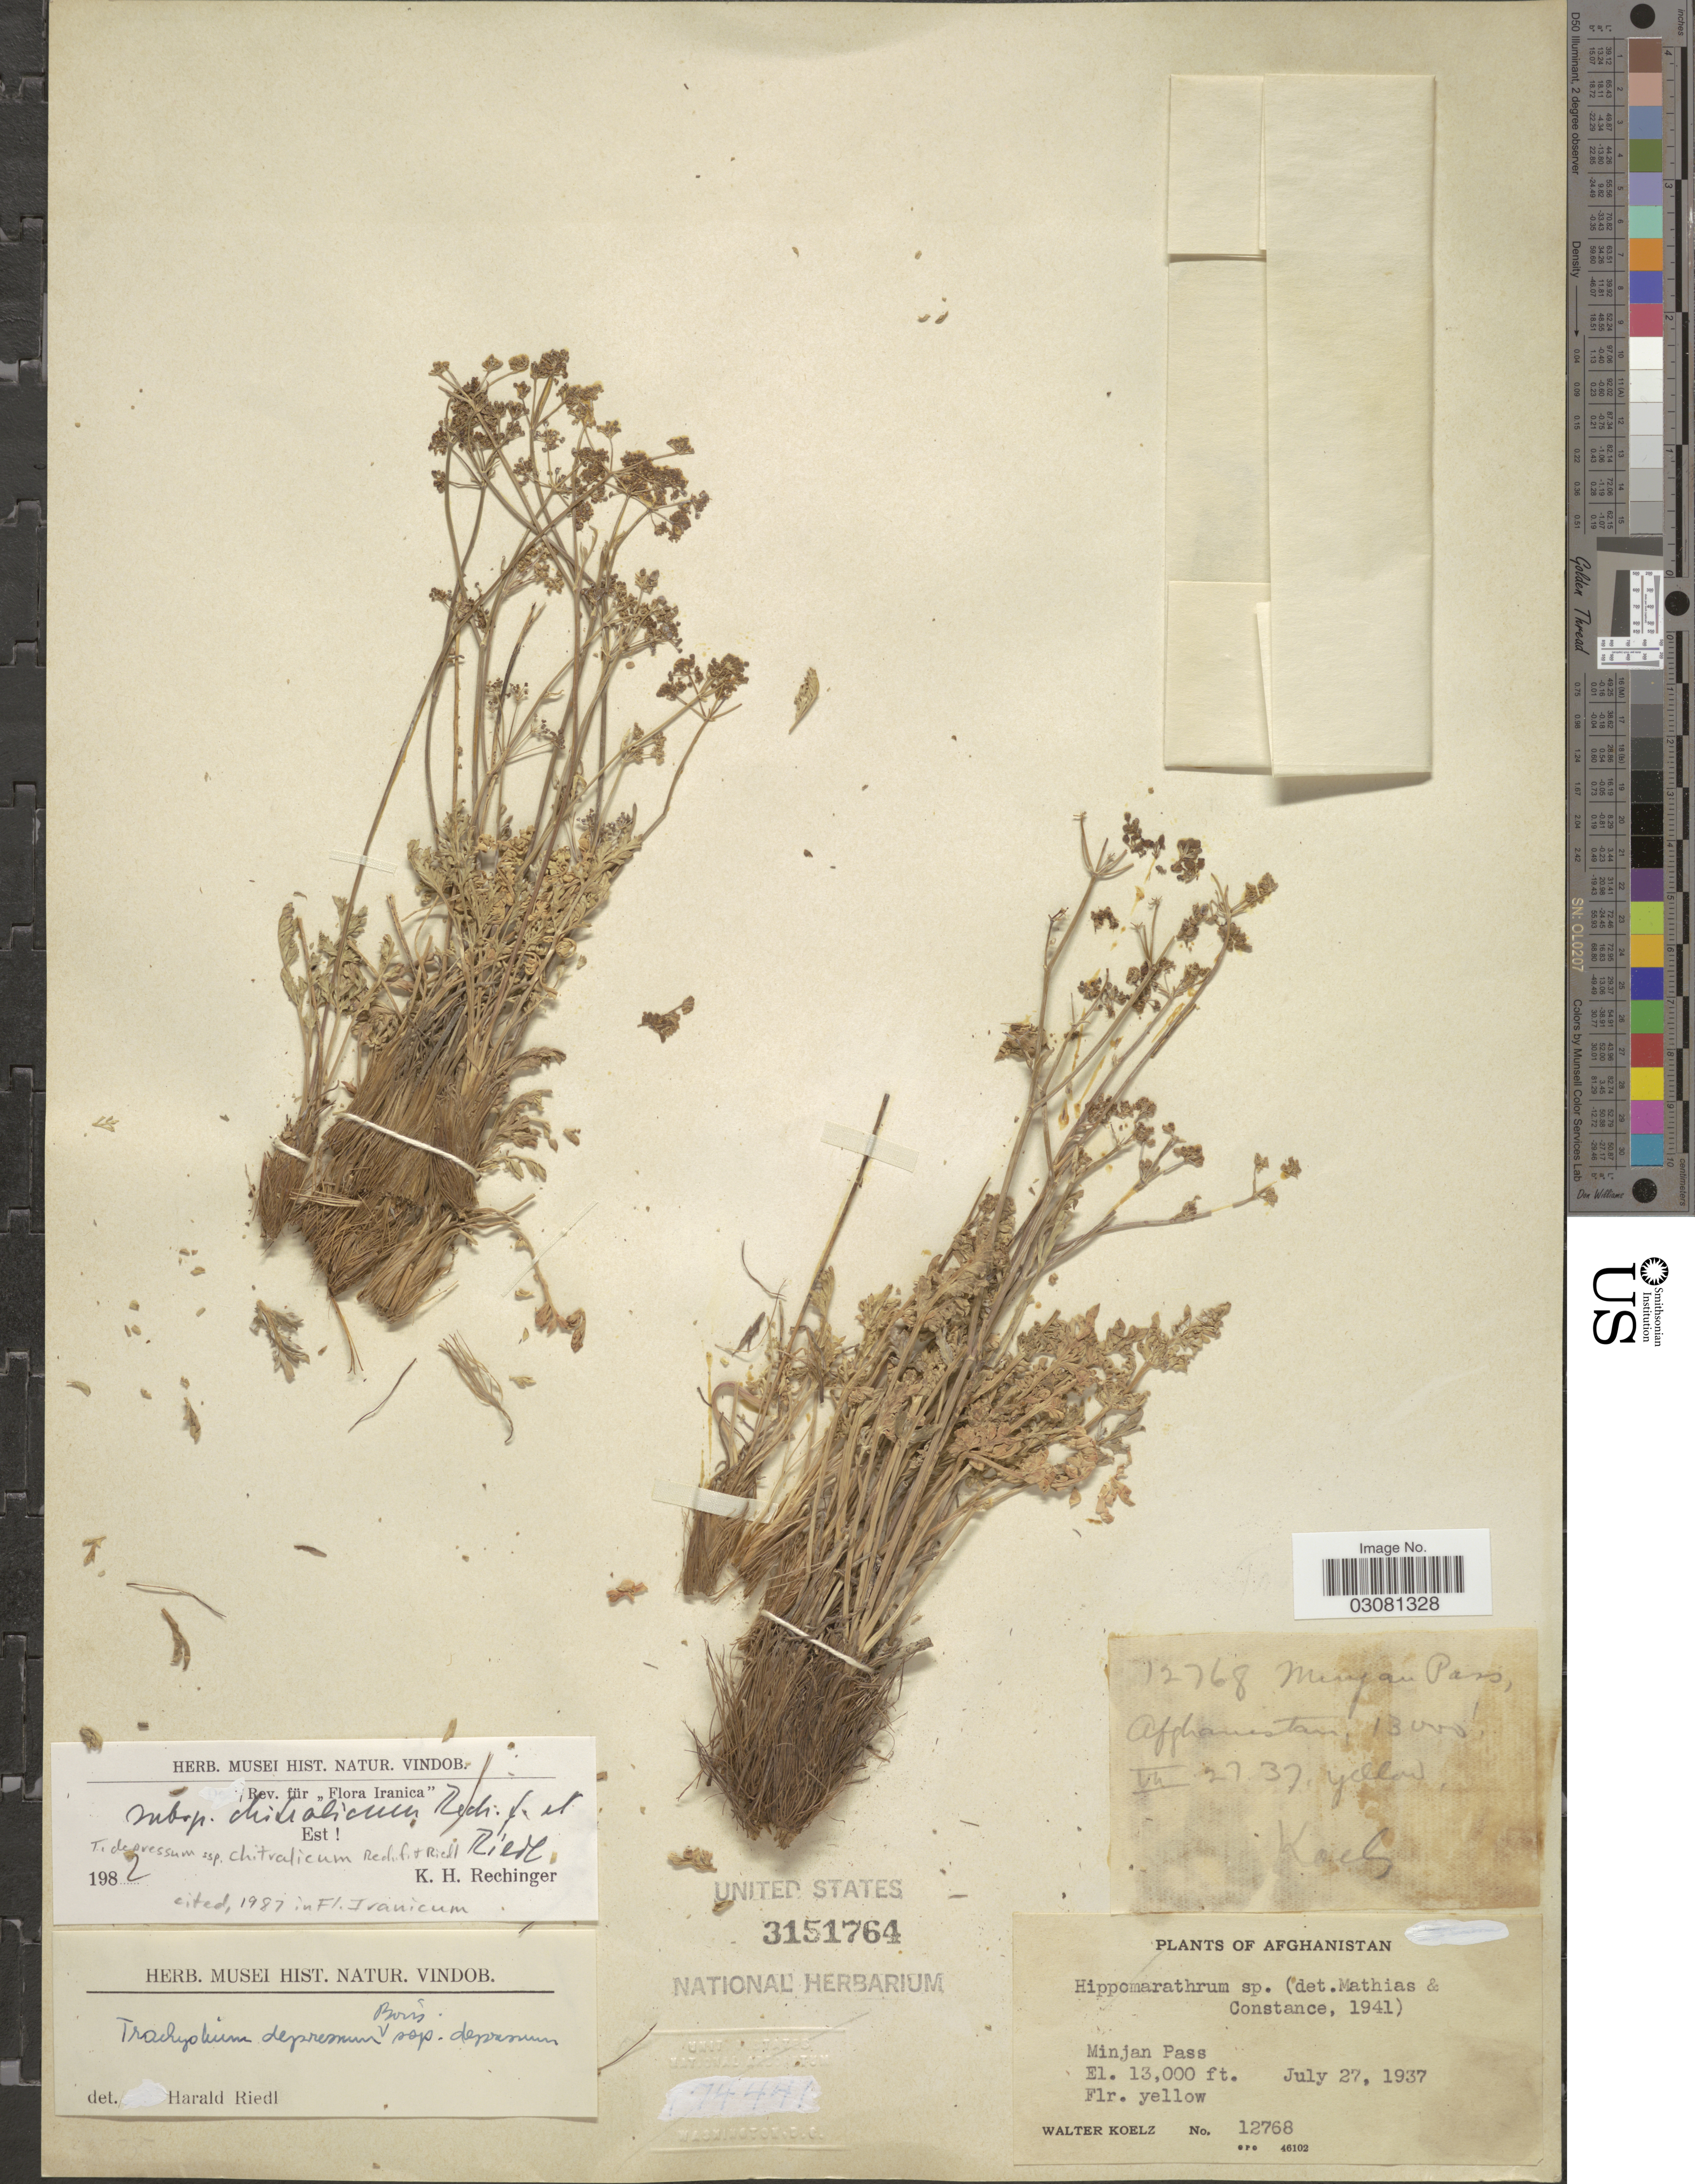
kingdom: Plantae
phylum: Tracheophyta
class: Magnoliopsida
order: Apiales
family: Apiaceae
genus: Trachydium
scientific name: Trachydium depressum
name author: Boiss.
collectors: W. N. Koelz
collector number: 12768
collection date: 1937-07-27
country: Afghanistan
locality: Minjan Pass.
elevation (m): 3962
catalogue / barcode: US 3151764